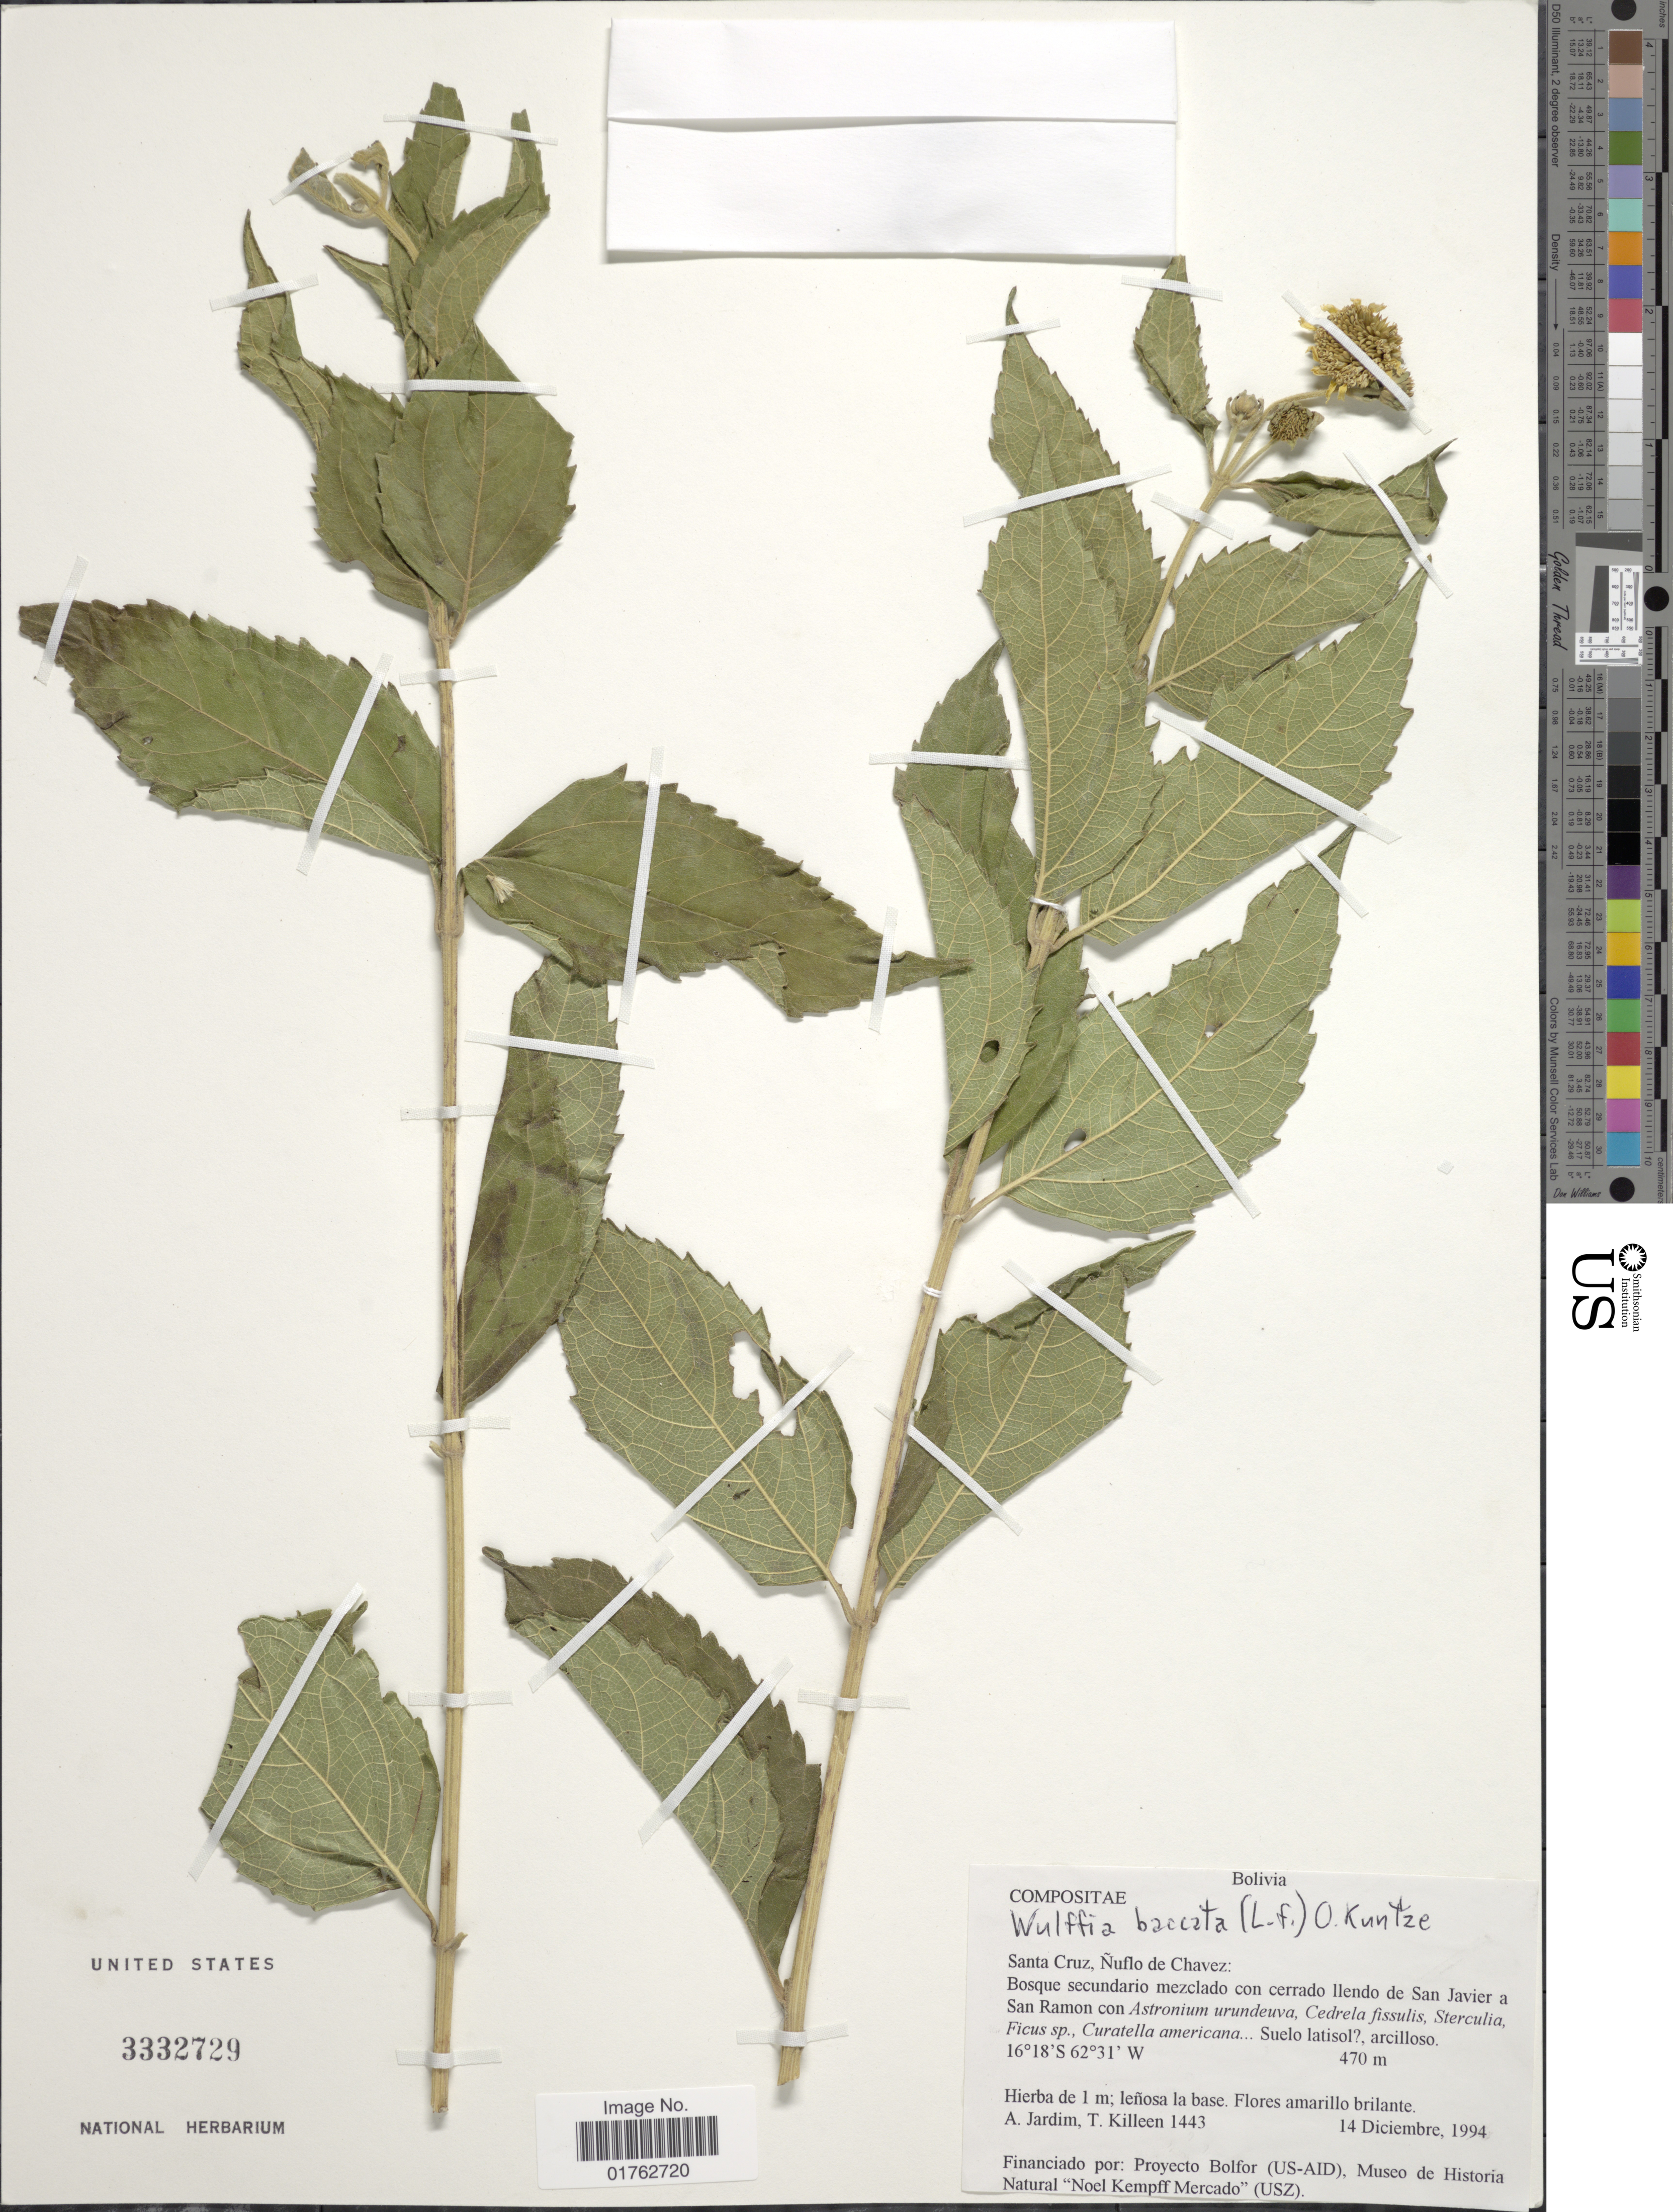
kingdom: Plantae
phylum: Tracheophyta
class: Magnoliopsida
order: Asterales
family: Asteraceae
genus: Wulffia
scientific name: Wulffia baccata var. baccata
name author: (L.) Kuntze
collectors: A. Jardim & T. J. Killeen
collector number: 1443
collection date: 1994-12-14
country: Bolivia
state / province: Santa Cruz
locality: Nuflo de Chavez: Bosque secundario mezclado con cerrado llendo de San Javier a San Ramon con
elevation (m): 470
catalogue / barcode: US 3332729